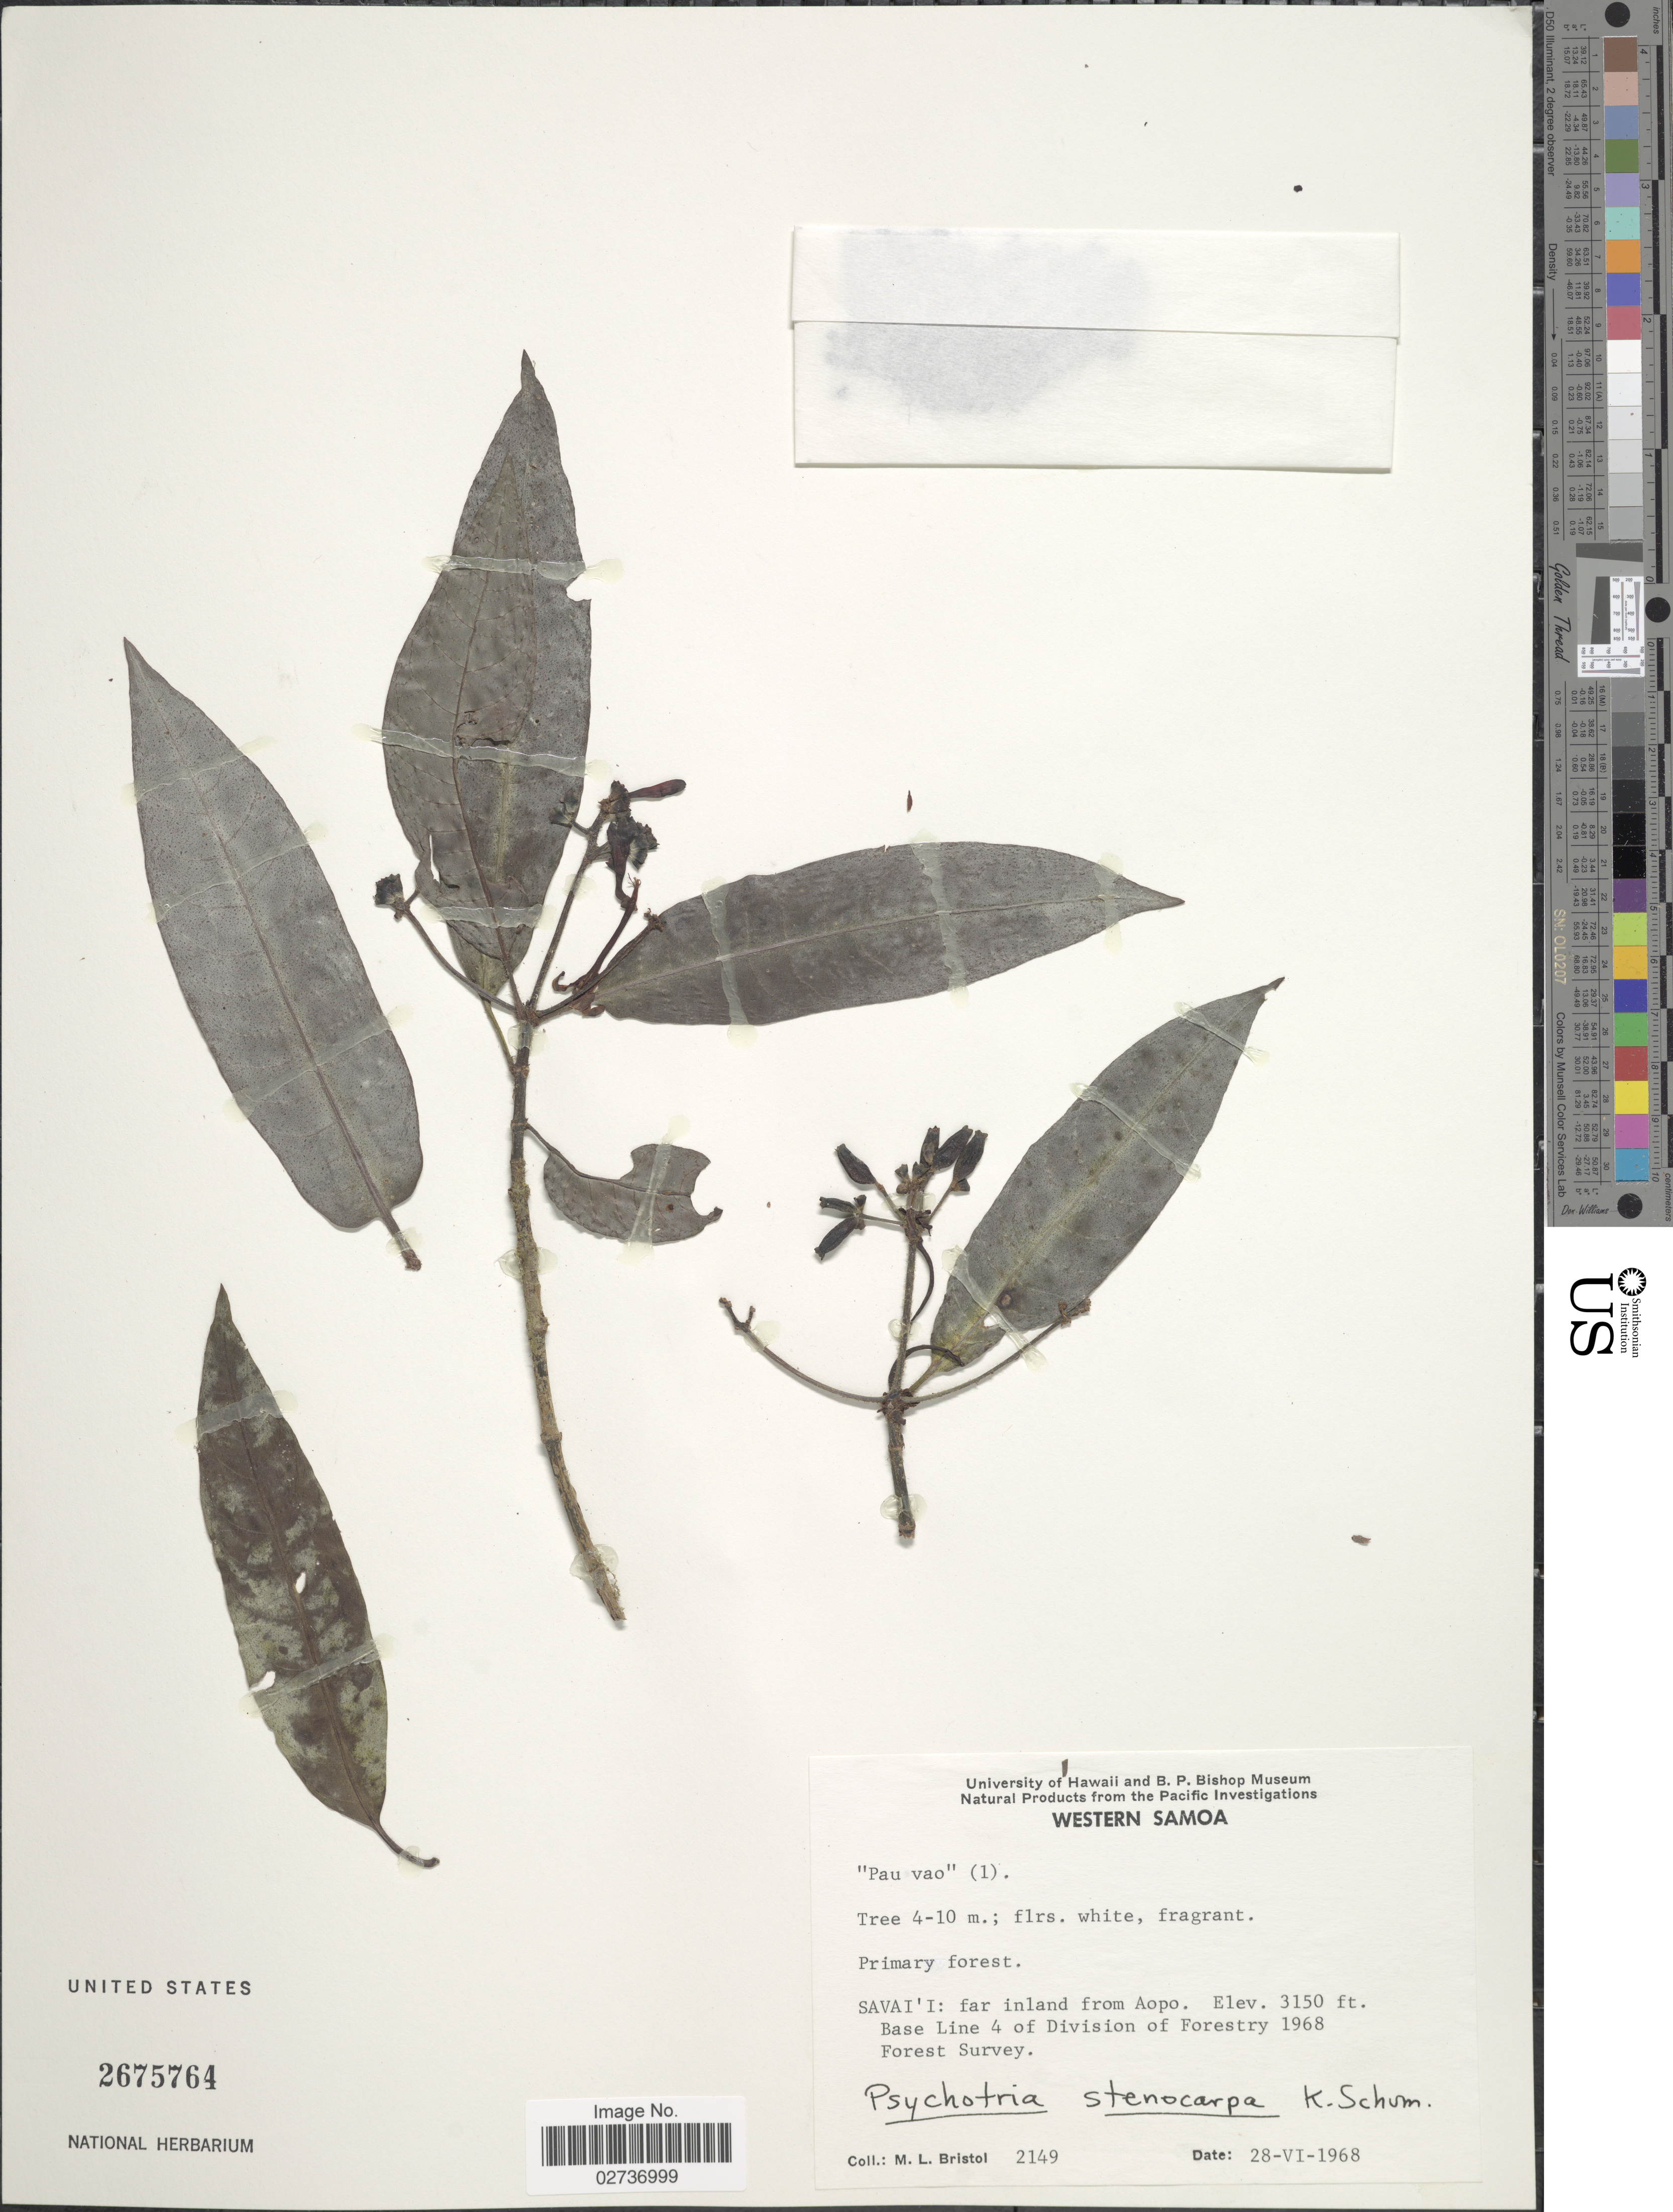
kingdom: Plantae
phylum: Tracheophyta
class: Magnoliopsida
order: Gentianales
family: Rubiaceae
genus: Psychotria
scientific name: Psychotria stenocarpa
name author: K. Schum.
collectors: M. L. Bristol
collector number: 2149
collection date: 1968-06-28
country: Samoa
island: Savai'i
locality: Savai'i: far inland from Aopo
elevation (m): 960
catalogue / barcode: US 2675764